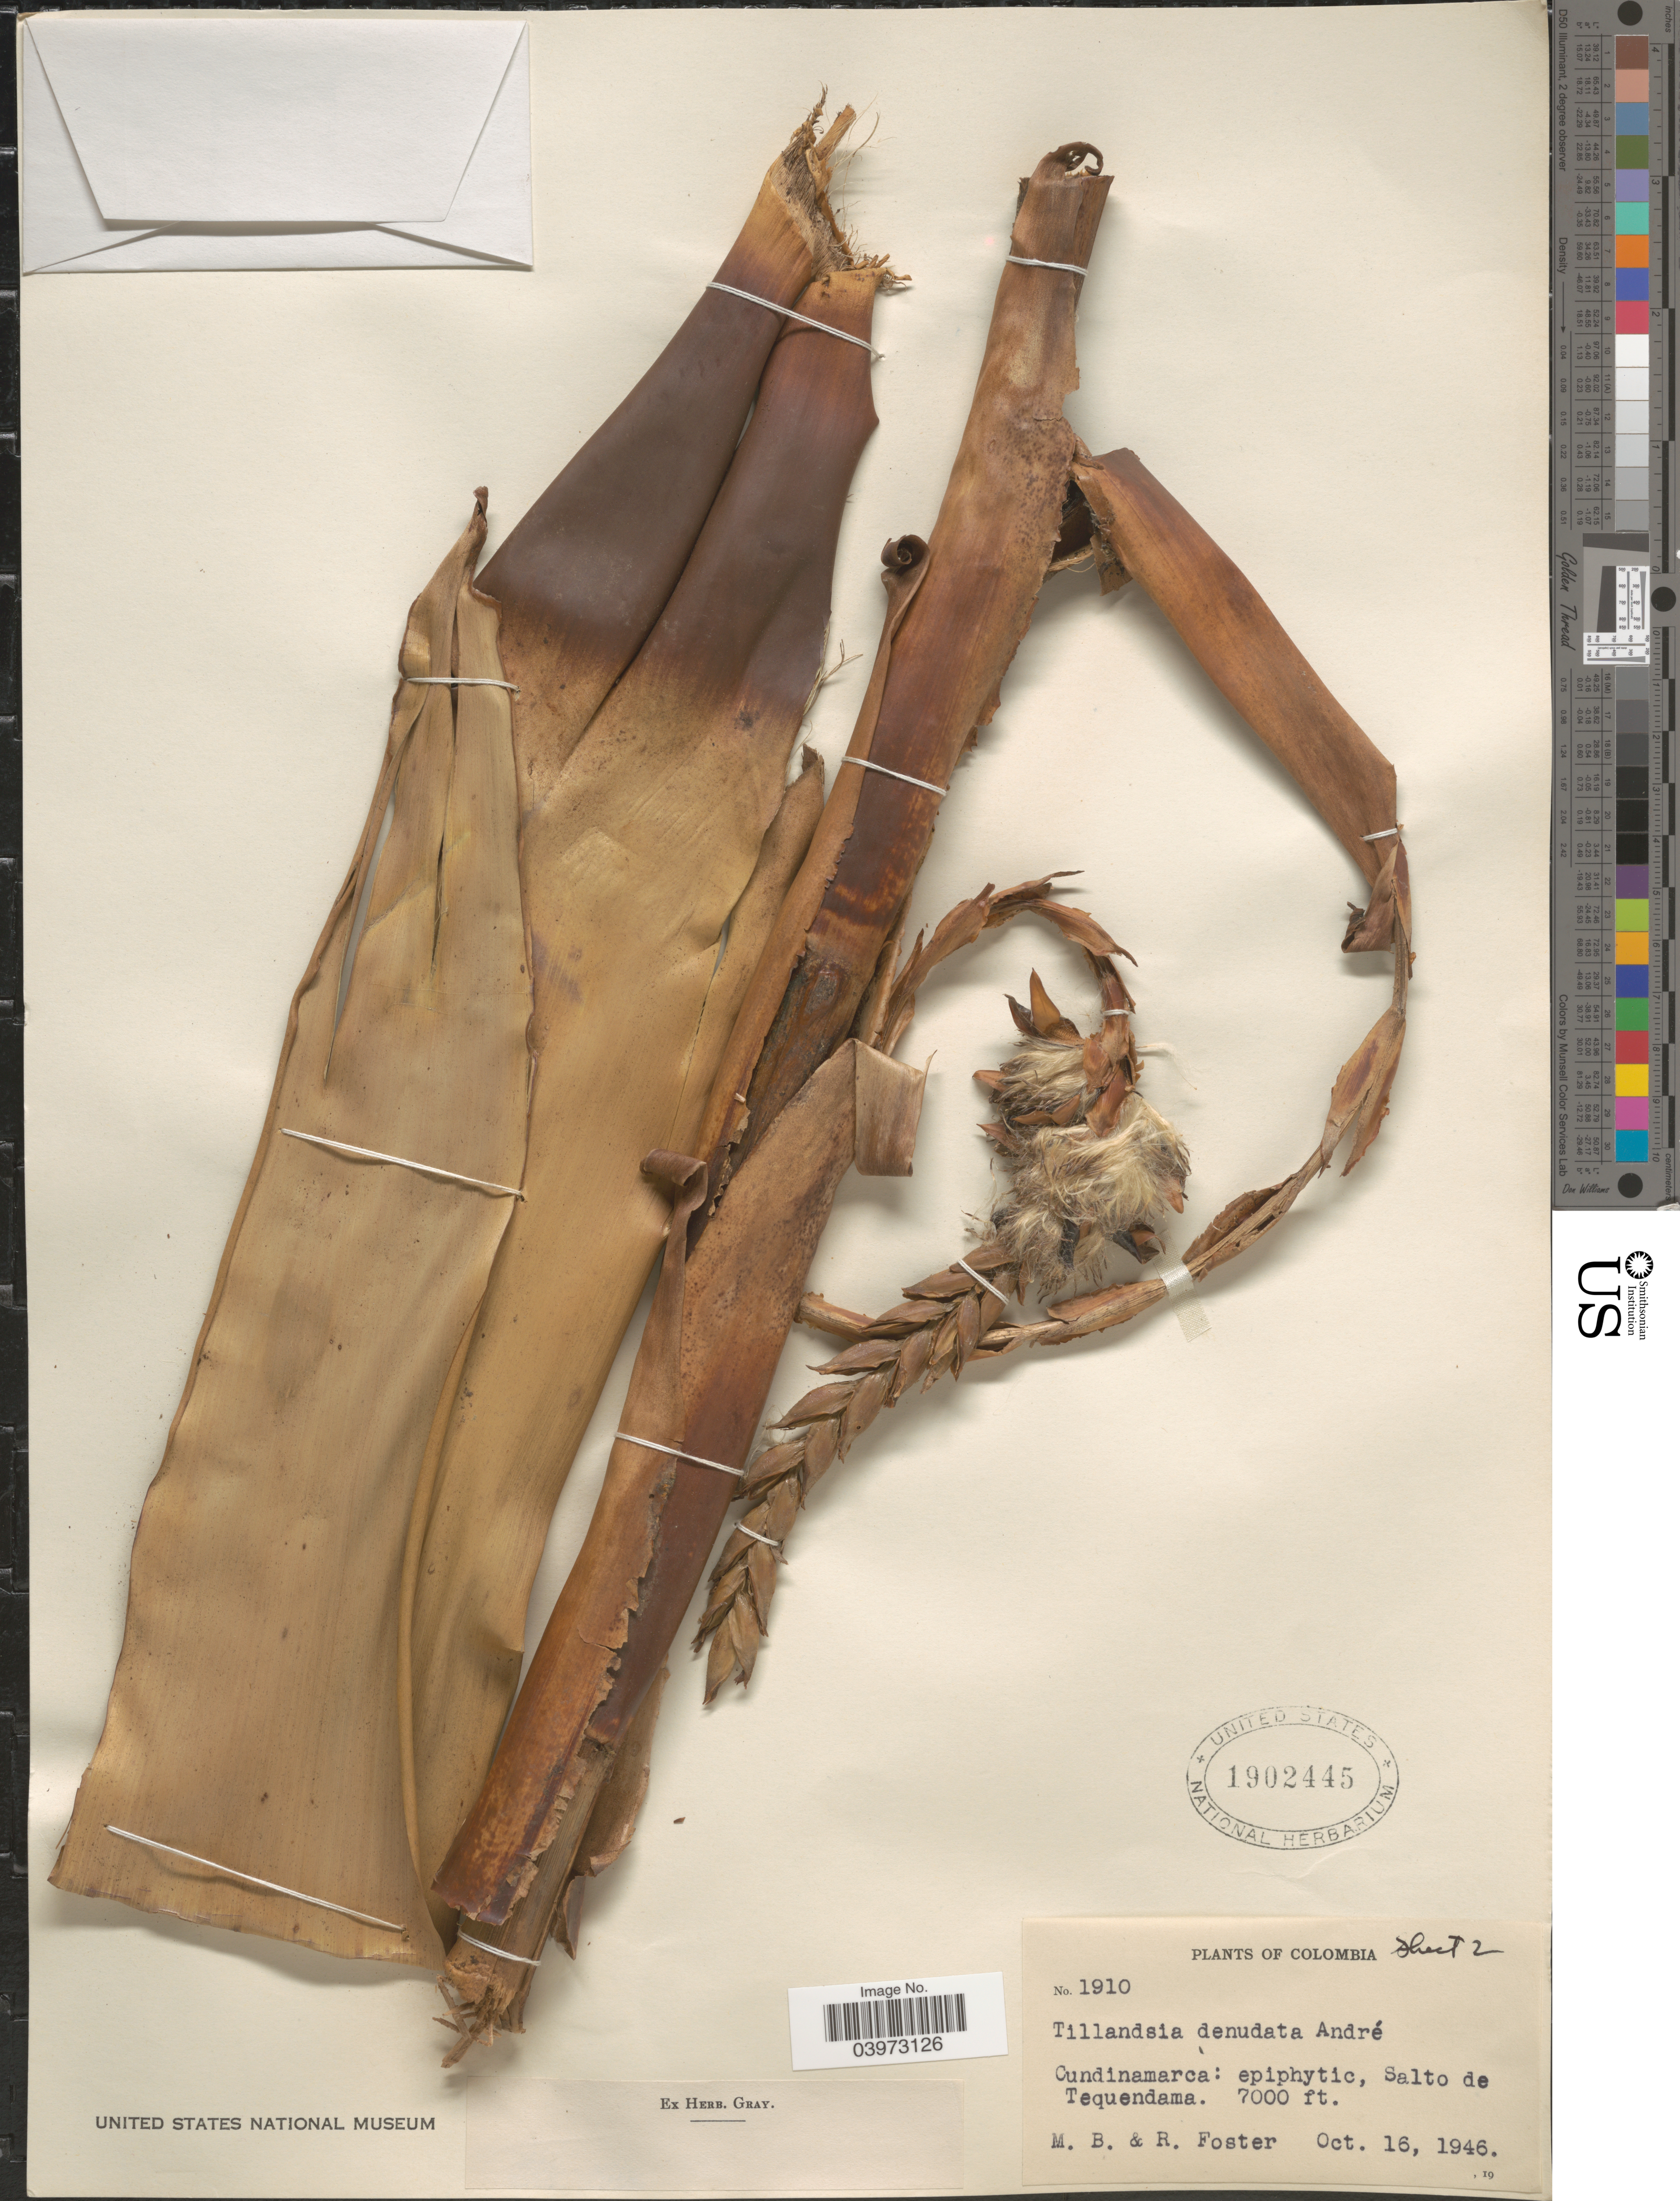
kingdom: Plantae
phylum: Tracheophyta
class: Liliopsida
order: Poales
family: Bromeliaceae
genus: Tillandsia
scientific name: Tillandsia denudata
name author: André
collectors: M. B. Foster & R. Foster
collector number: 1910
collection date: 1946-10-16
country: Colombia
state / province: Cundinamarca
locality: Salto de Tequendama.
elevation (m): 2134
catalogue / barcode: US 1902445